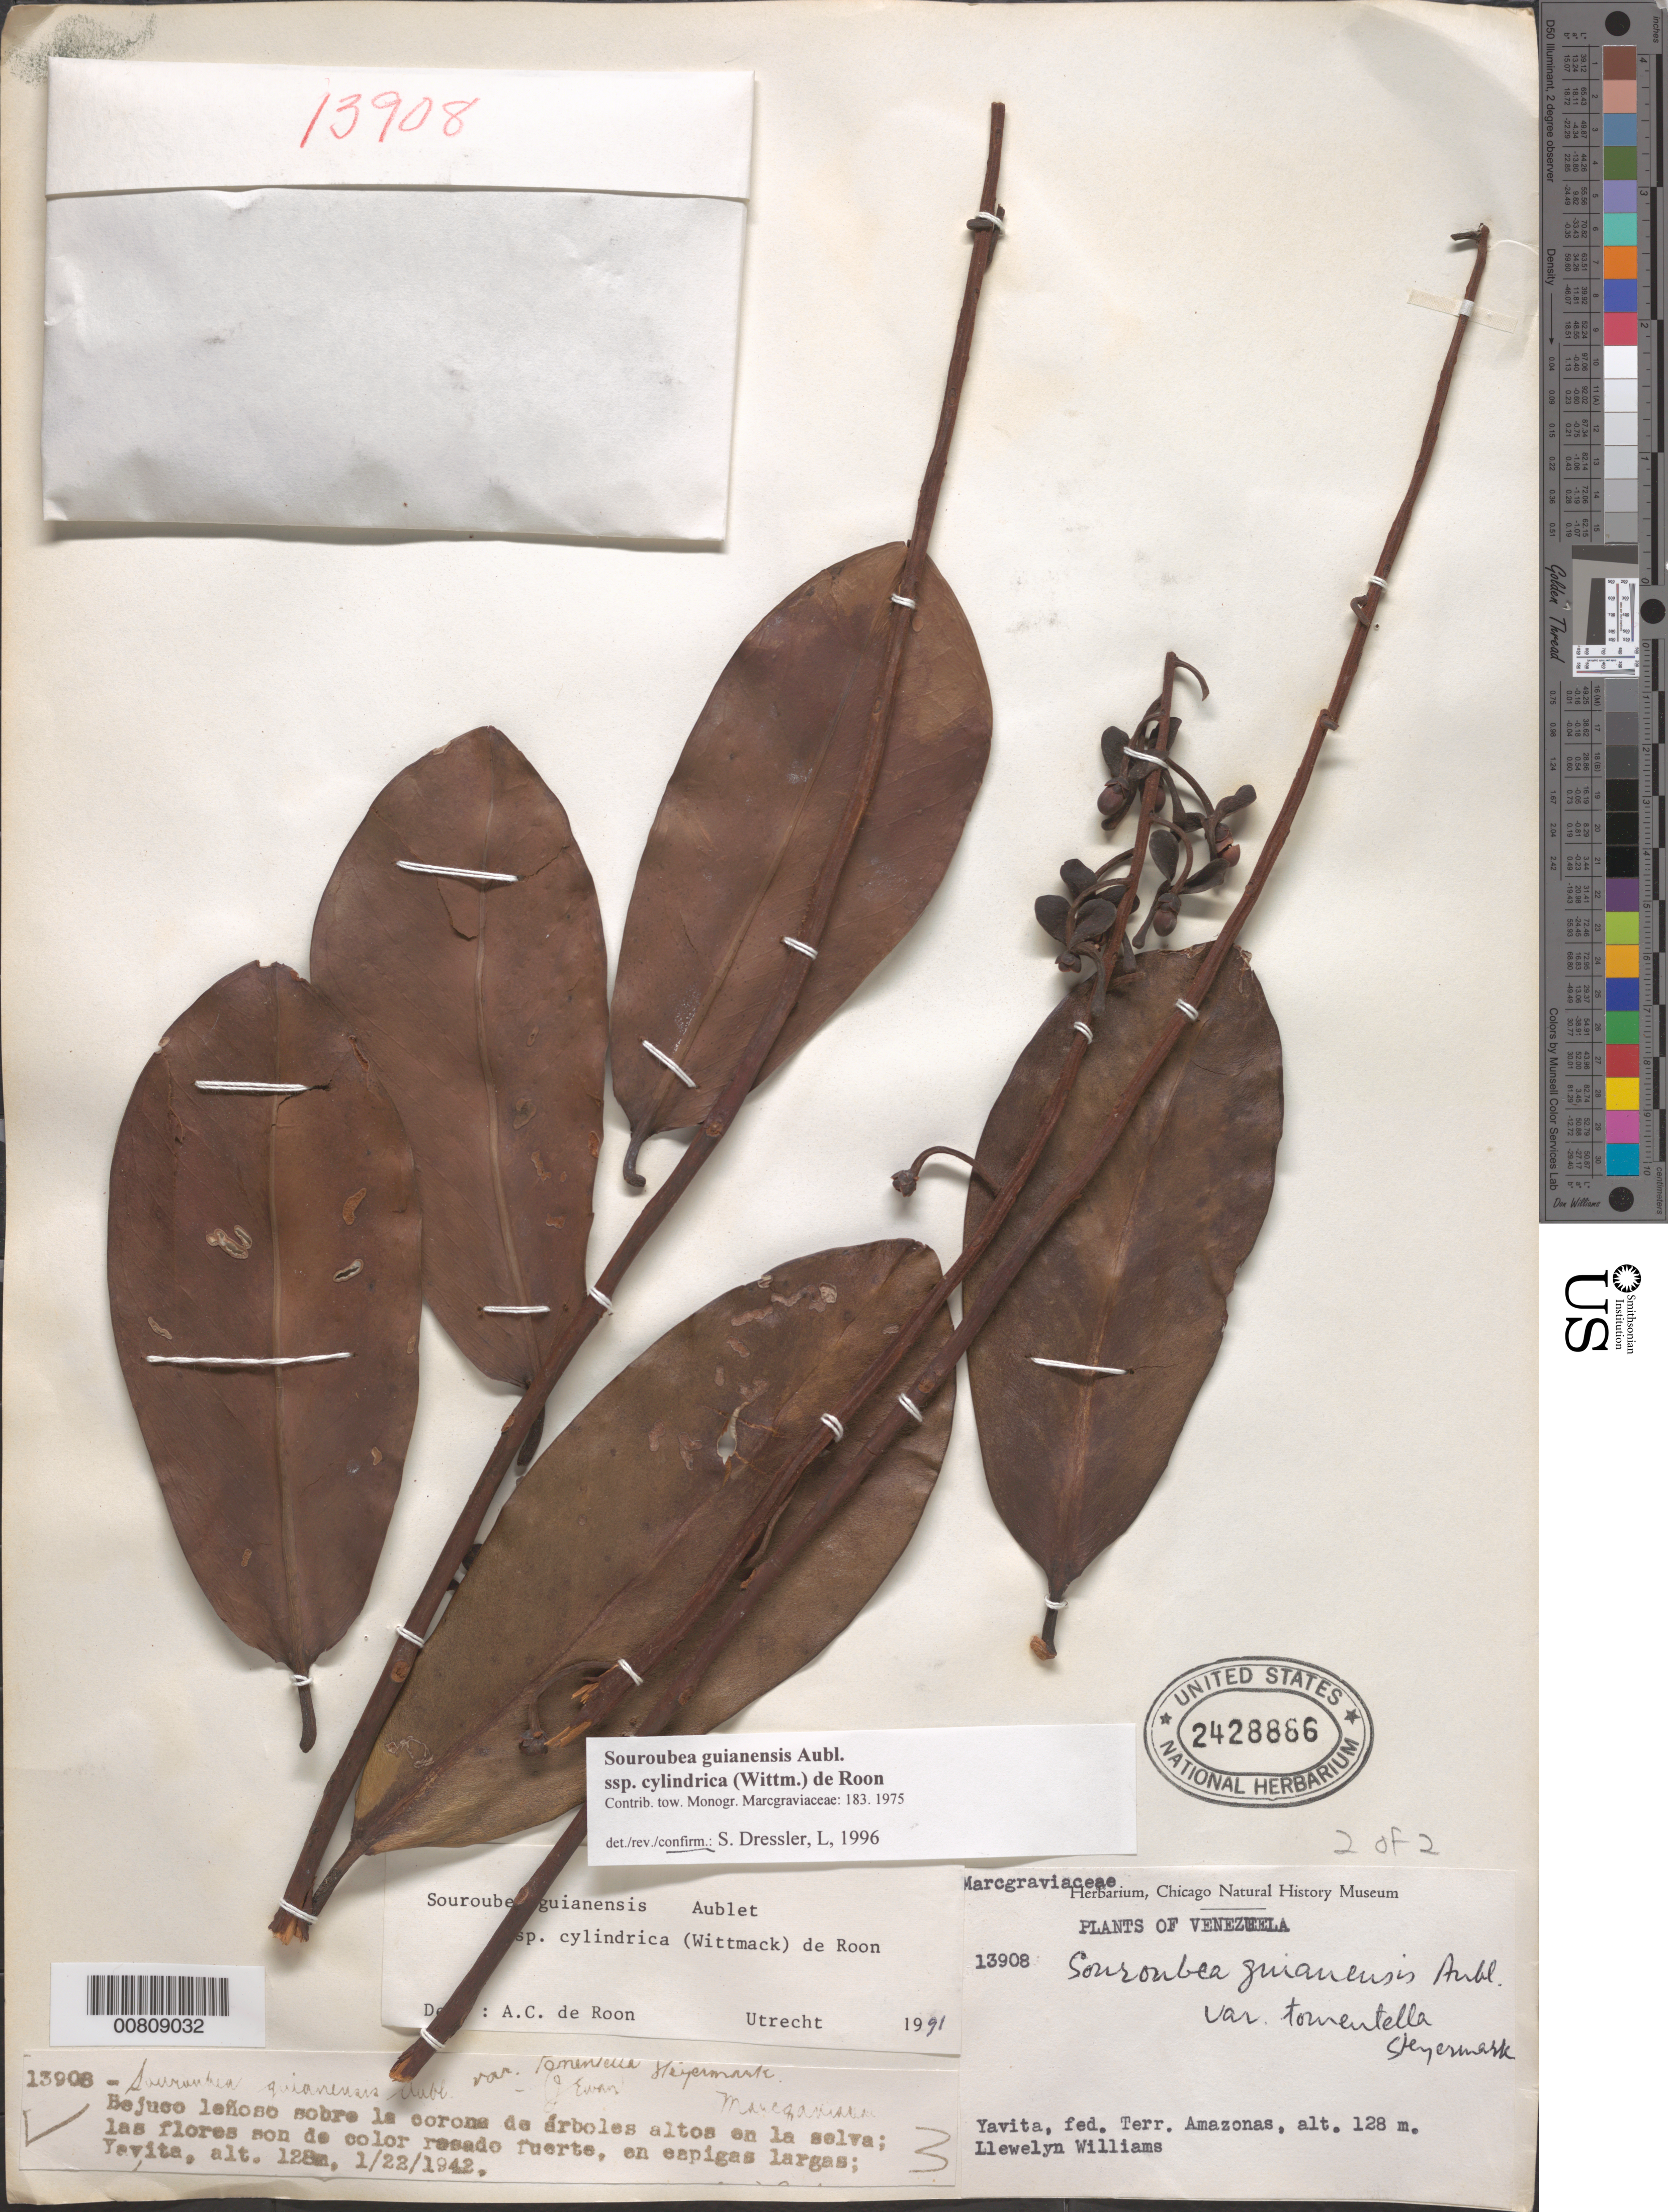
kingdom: Plantae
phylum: Tracheophyta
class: Magnoliopsida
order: Ericales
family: Marcgraviaceae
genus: Souroubea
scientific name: Souroubea guianensis var. cylindrica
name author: (Wittm.) de Roon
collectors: Ll. Williams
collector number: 13908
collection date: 1942-01-22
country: Venezuela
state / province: Amazonas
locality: Yavita, fed. Terr. Amazonas.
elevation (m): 128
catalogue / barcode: US 2428886